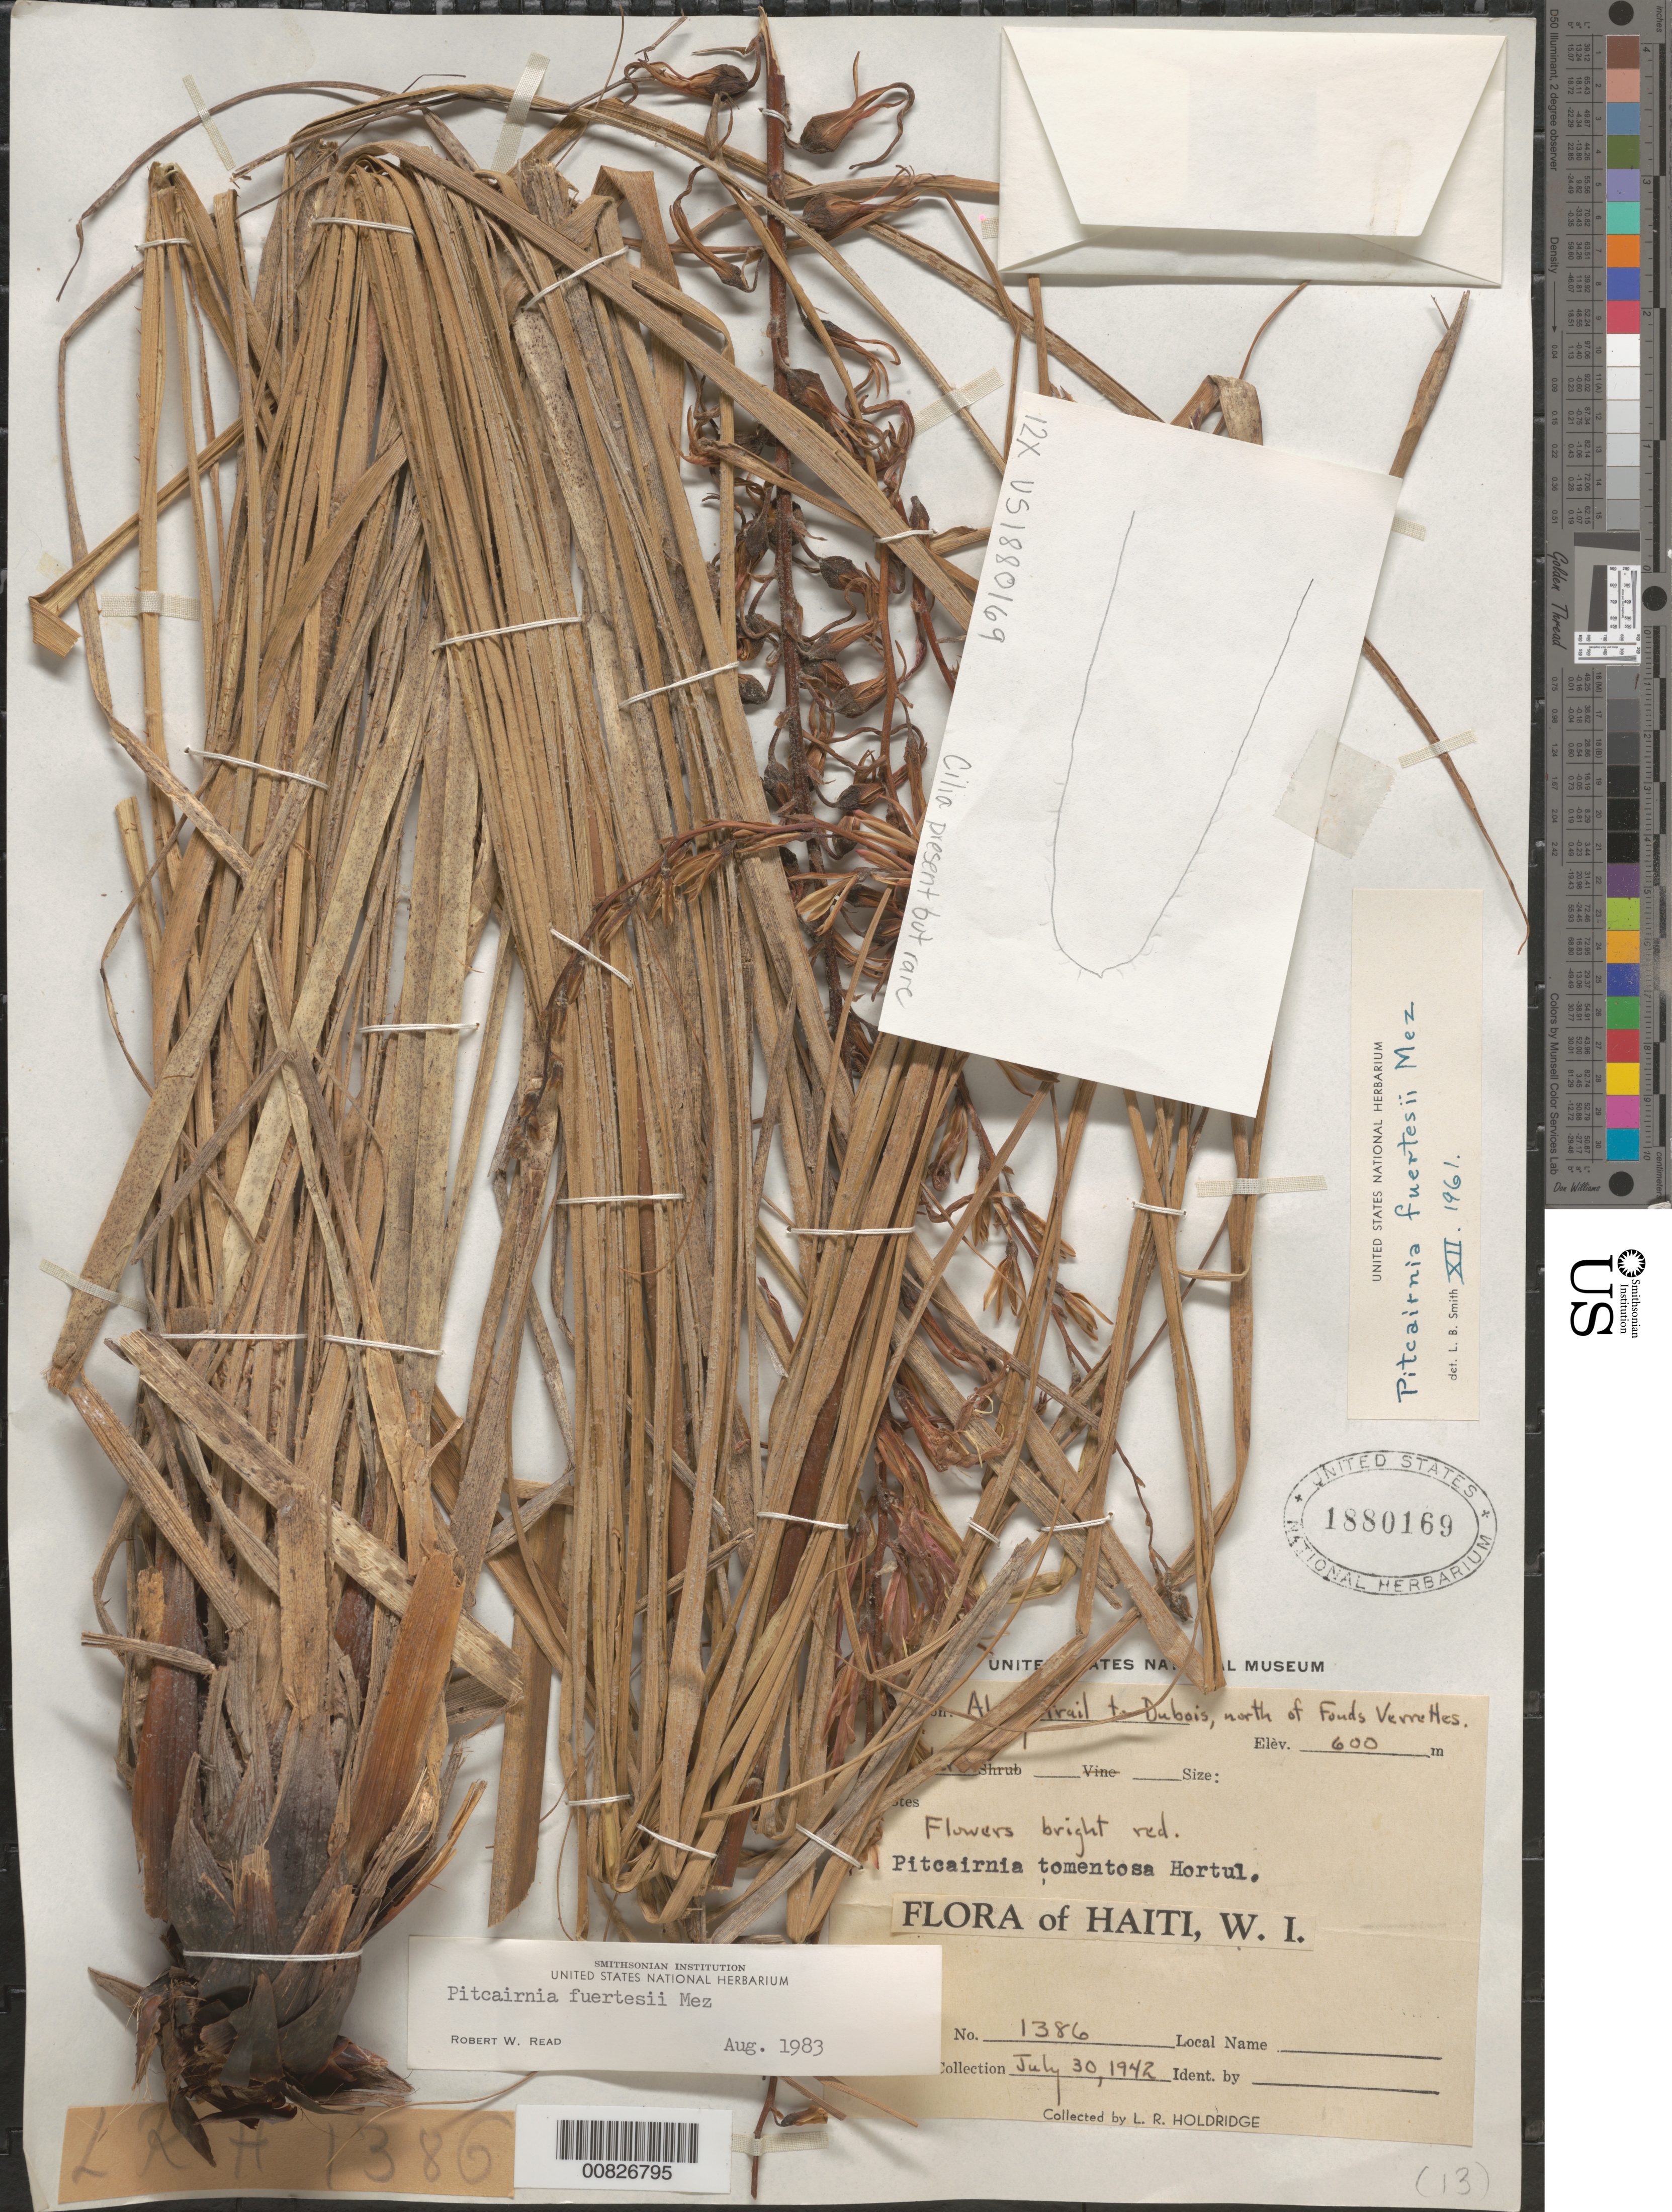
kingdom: Plantae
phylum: Tracheophyta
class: Liliopsida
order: Poales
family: Bromeliaceae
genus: Pitcairnia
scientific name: Pitcairnia fuertesii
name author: Mez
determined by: Read, Robert W., (US), NMNH (UNITED STATES)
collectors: L. Holdridge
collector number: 1386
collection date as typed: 30 Jul 1942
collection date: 1942-07-30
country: Haiti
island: Hispaniola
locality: Along trail to Dubois, north of Funds Verretes.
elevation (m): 600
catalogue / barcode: US 1880169